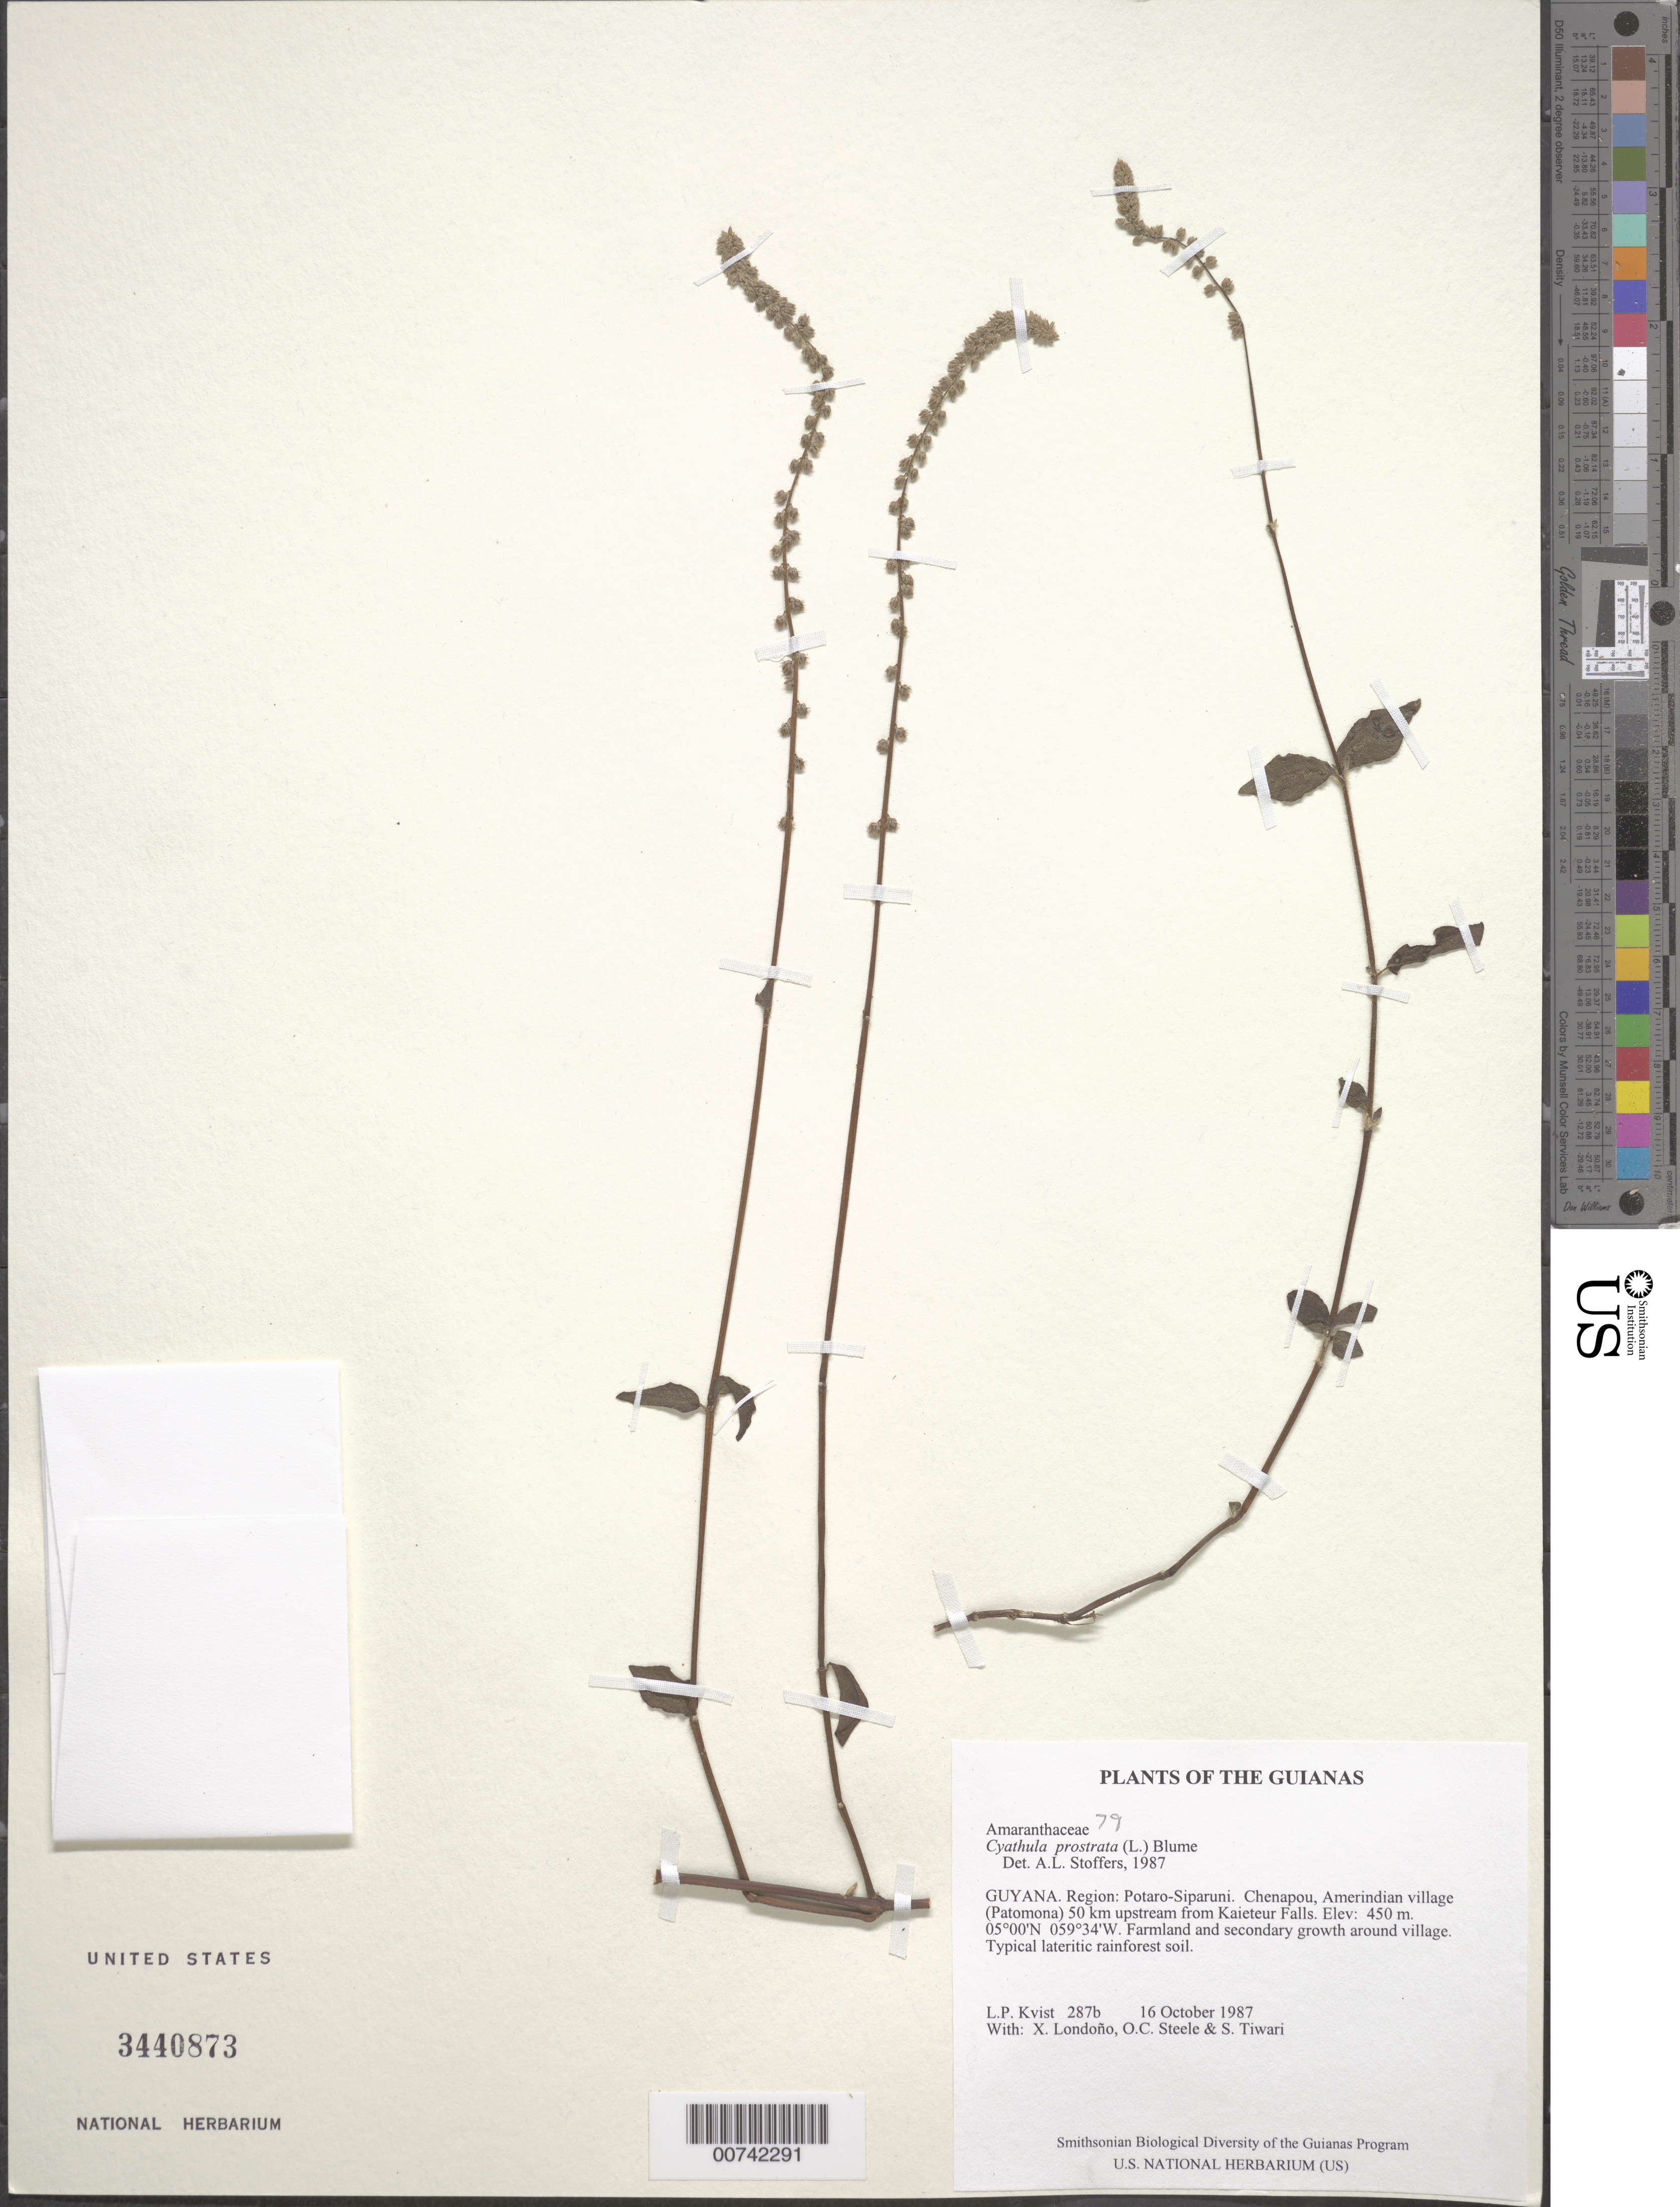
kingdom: Plantae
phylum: Tracheophyta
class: Magnoliopsida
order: Caryophyllales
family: Amaranthaceae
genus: Cyathula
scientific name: Cyathula prostrata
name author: (L.) Blume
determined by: Stoffers, A. L.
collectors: L. P. Kvist, X. Londoño, O. C. Steele & S. Tiwari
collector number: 287 b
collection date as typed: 16 October 1987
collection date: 1987-10-16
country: Guyana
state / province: Potaro-Siparuni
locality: Chenapou, Amerindian village (Patomona) 50 km upstream from Kaieteur Falls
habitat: Farmland and secondary growth around village. Typical lateritic rainforest soil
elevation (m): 450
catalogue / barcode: US 3440873